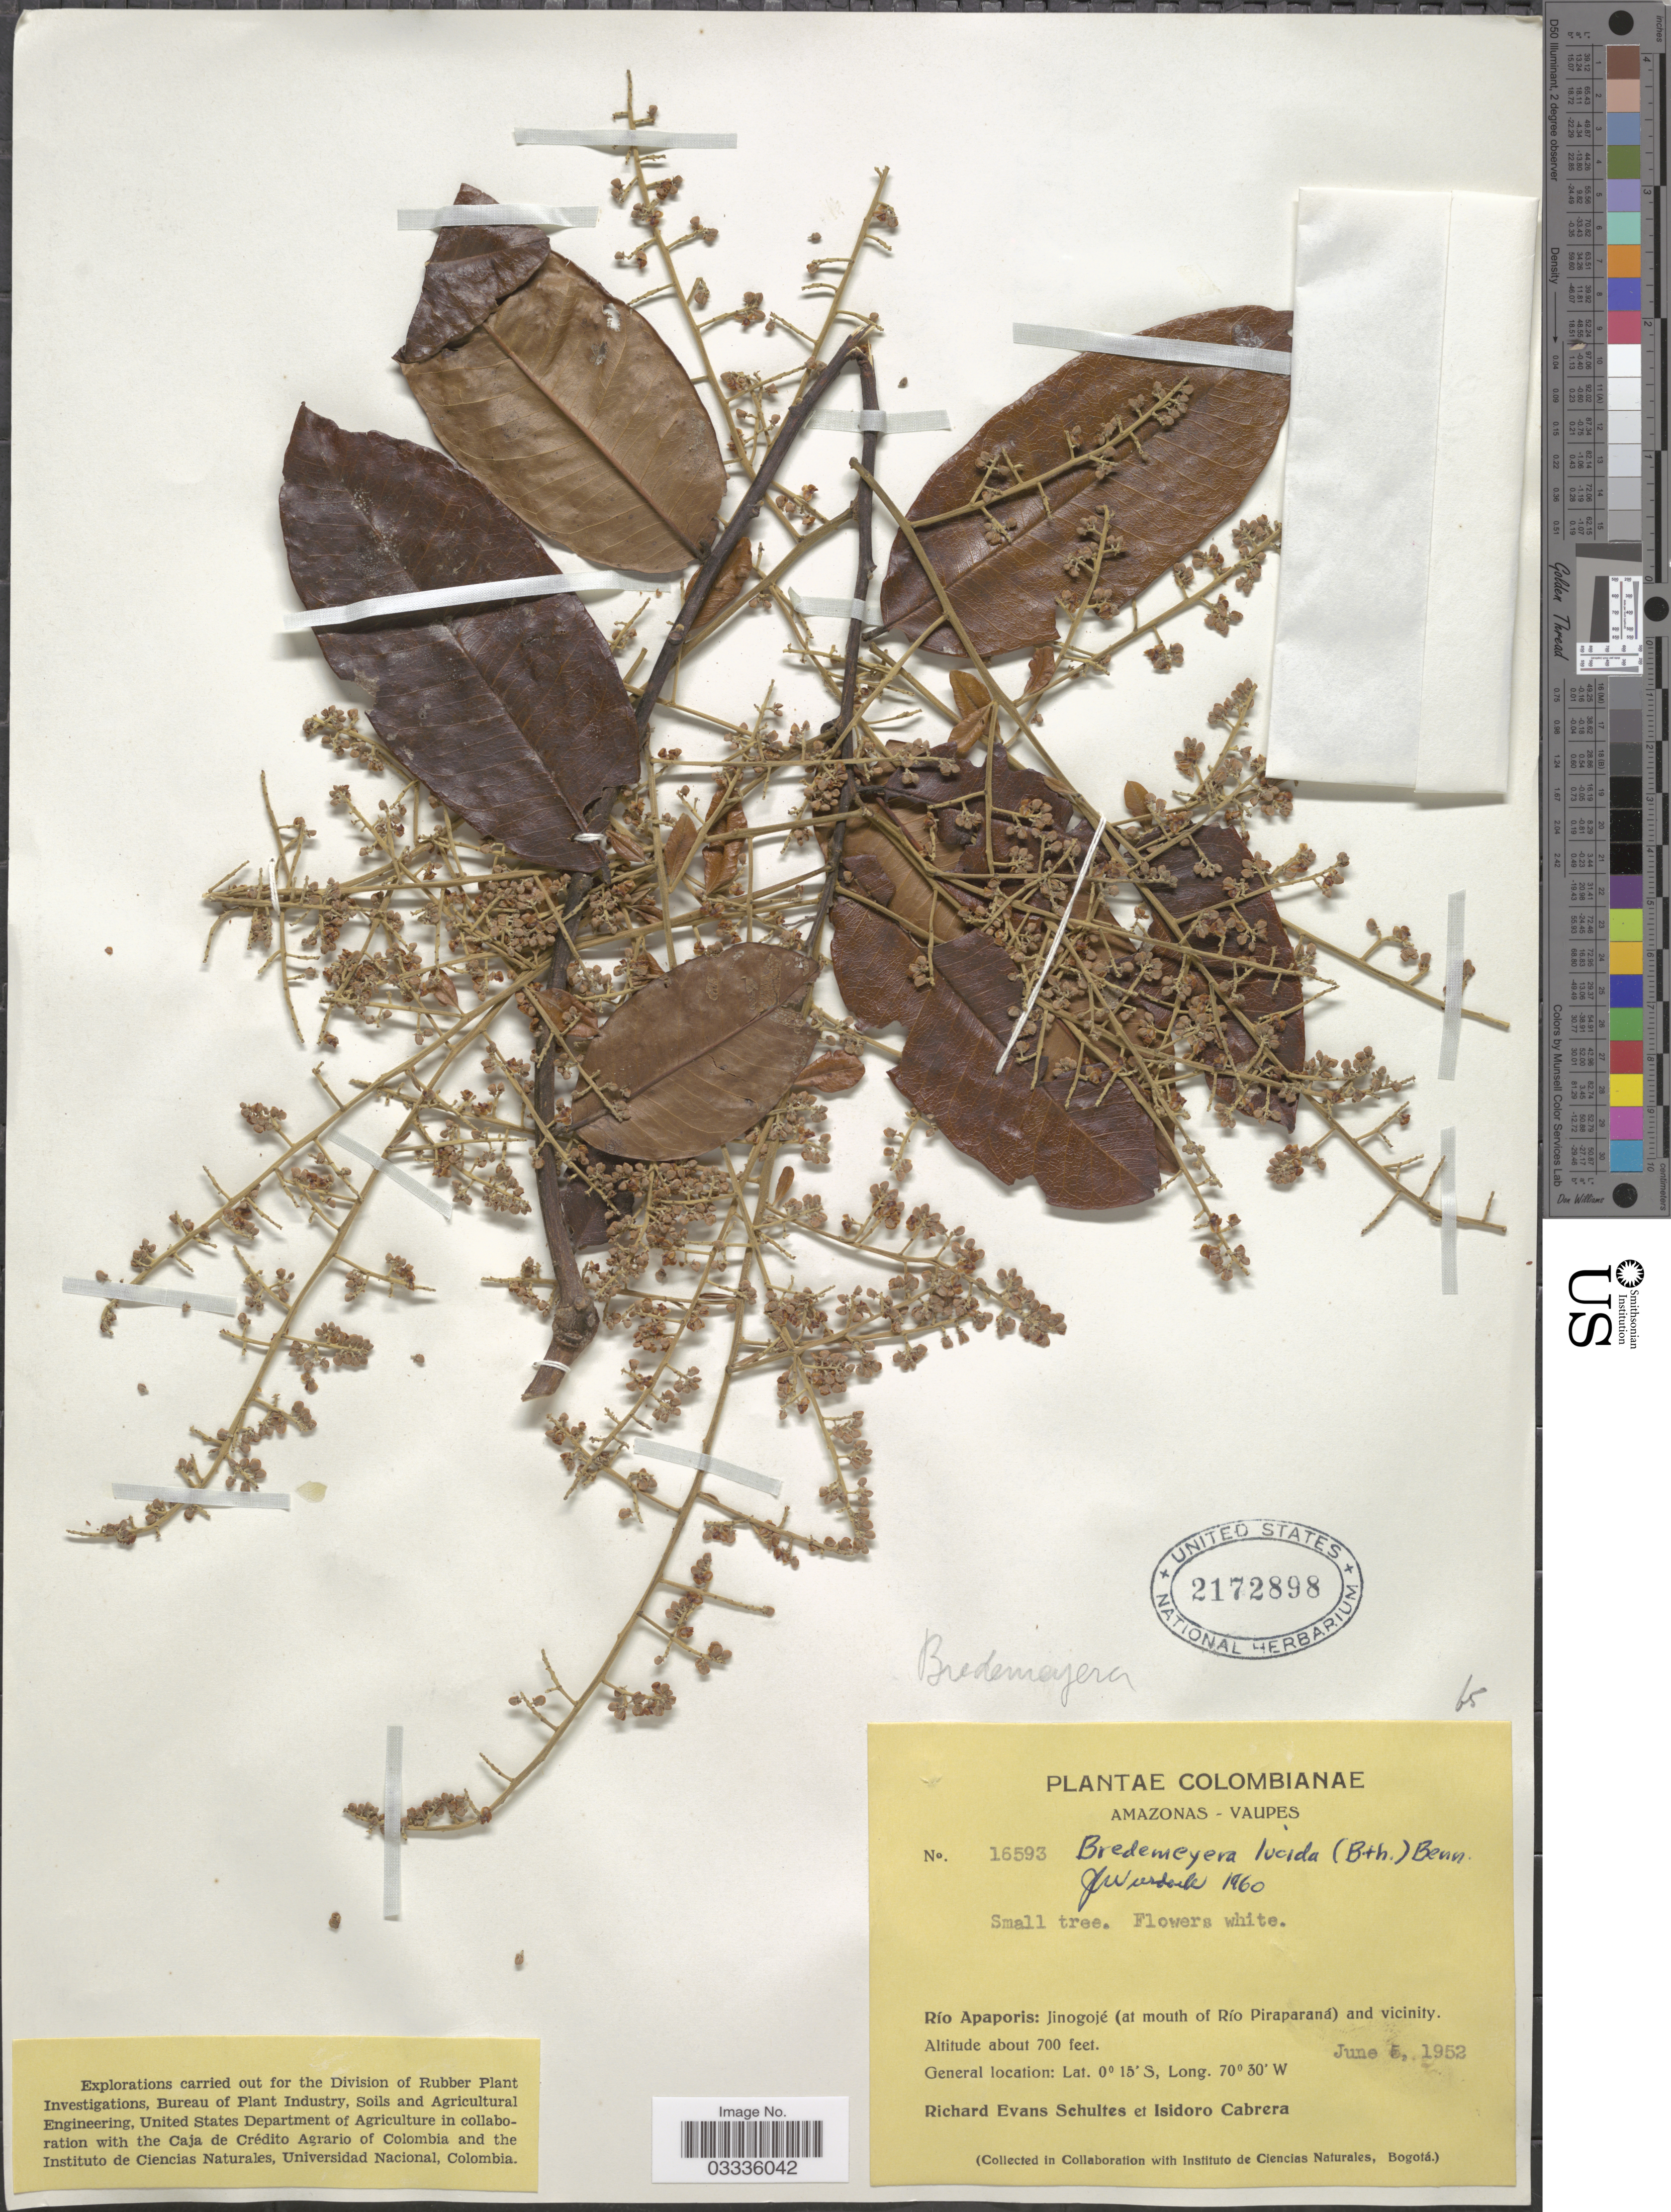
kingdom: Plantae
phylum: Tracheophyta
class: Magnoliopsida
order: Fabales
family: Polygalaceae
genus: Bredemeyera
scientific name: Bredemeyera lucida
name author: (Benth.) Klotzsch ex Hassk.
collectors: R. E. Schultes & I. Cabrera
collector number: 16593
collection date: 1952-06-05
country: Colombia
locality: Amazonas - Vaupes. Río Apaporis: Jinogojé (at mouth of Río Piraparaná) and vicinity.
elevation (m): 213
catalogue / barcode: US 2172898